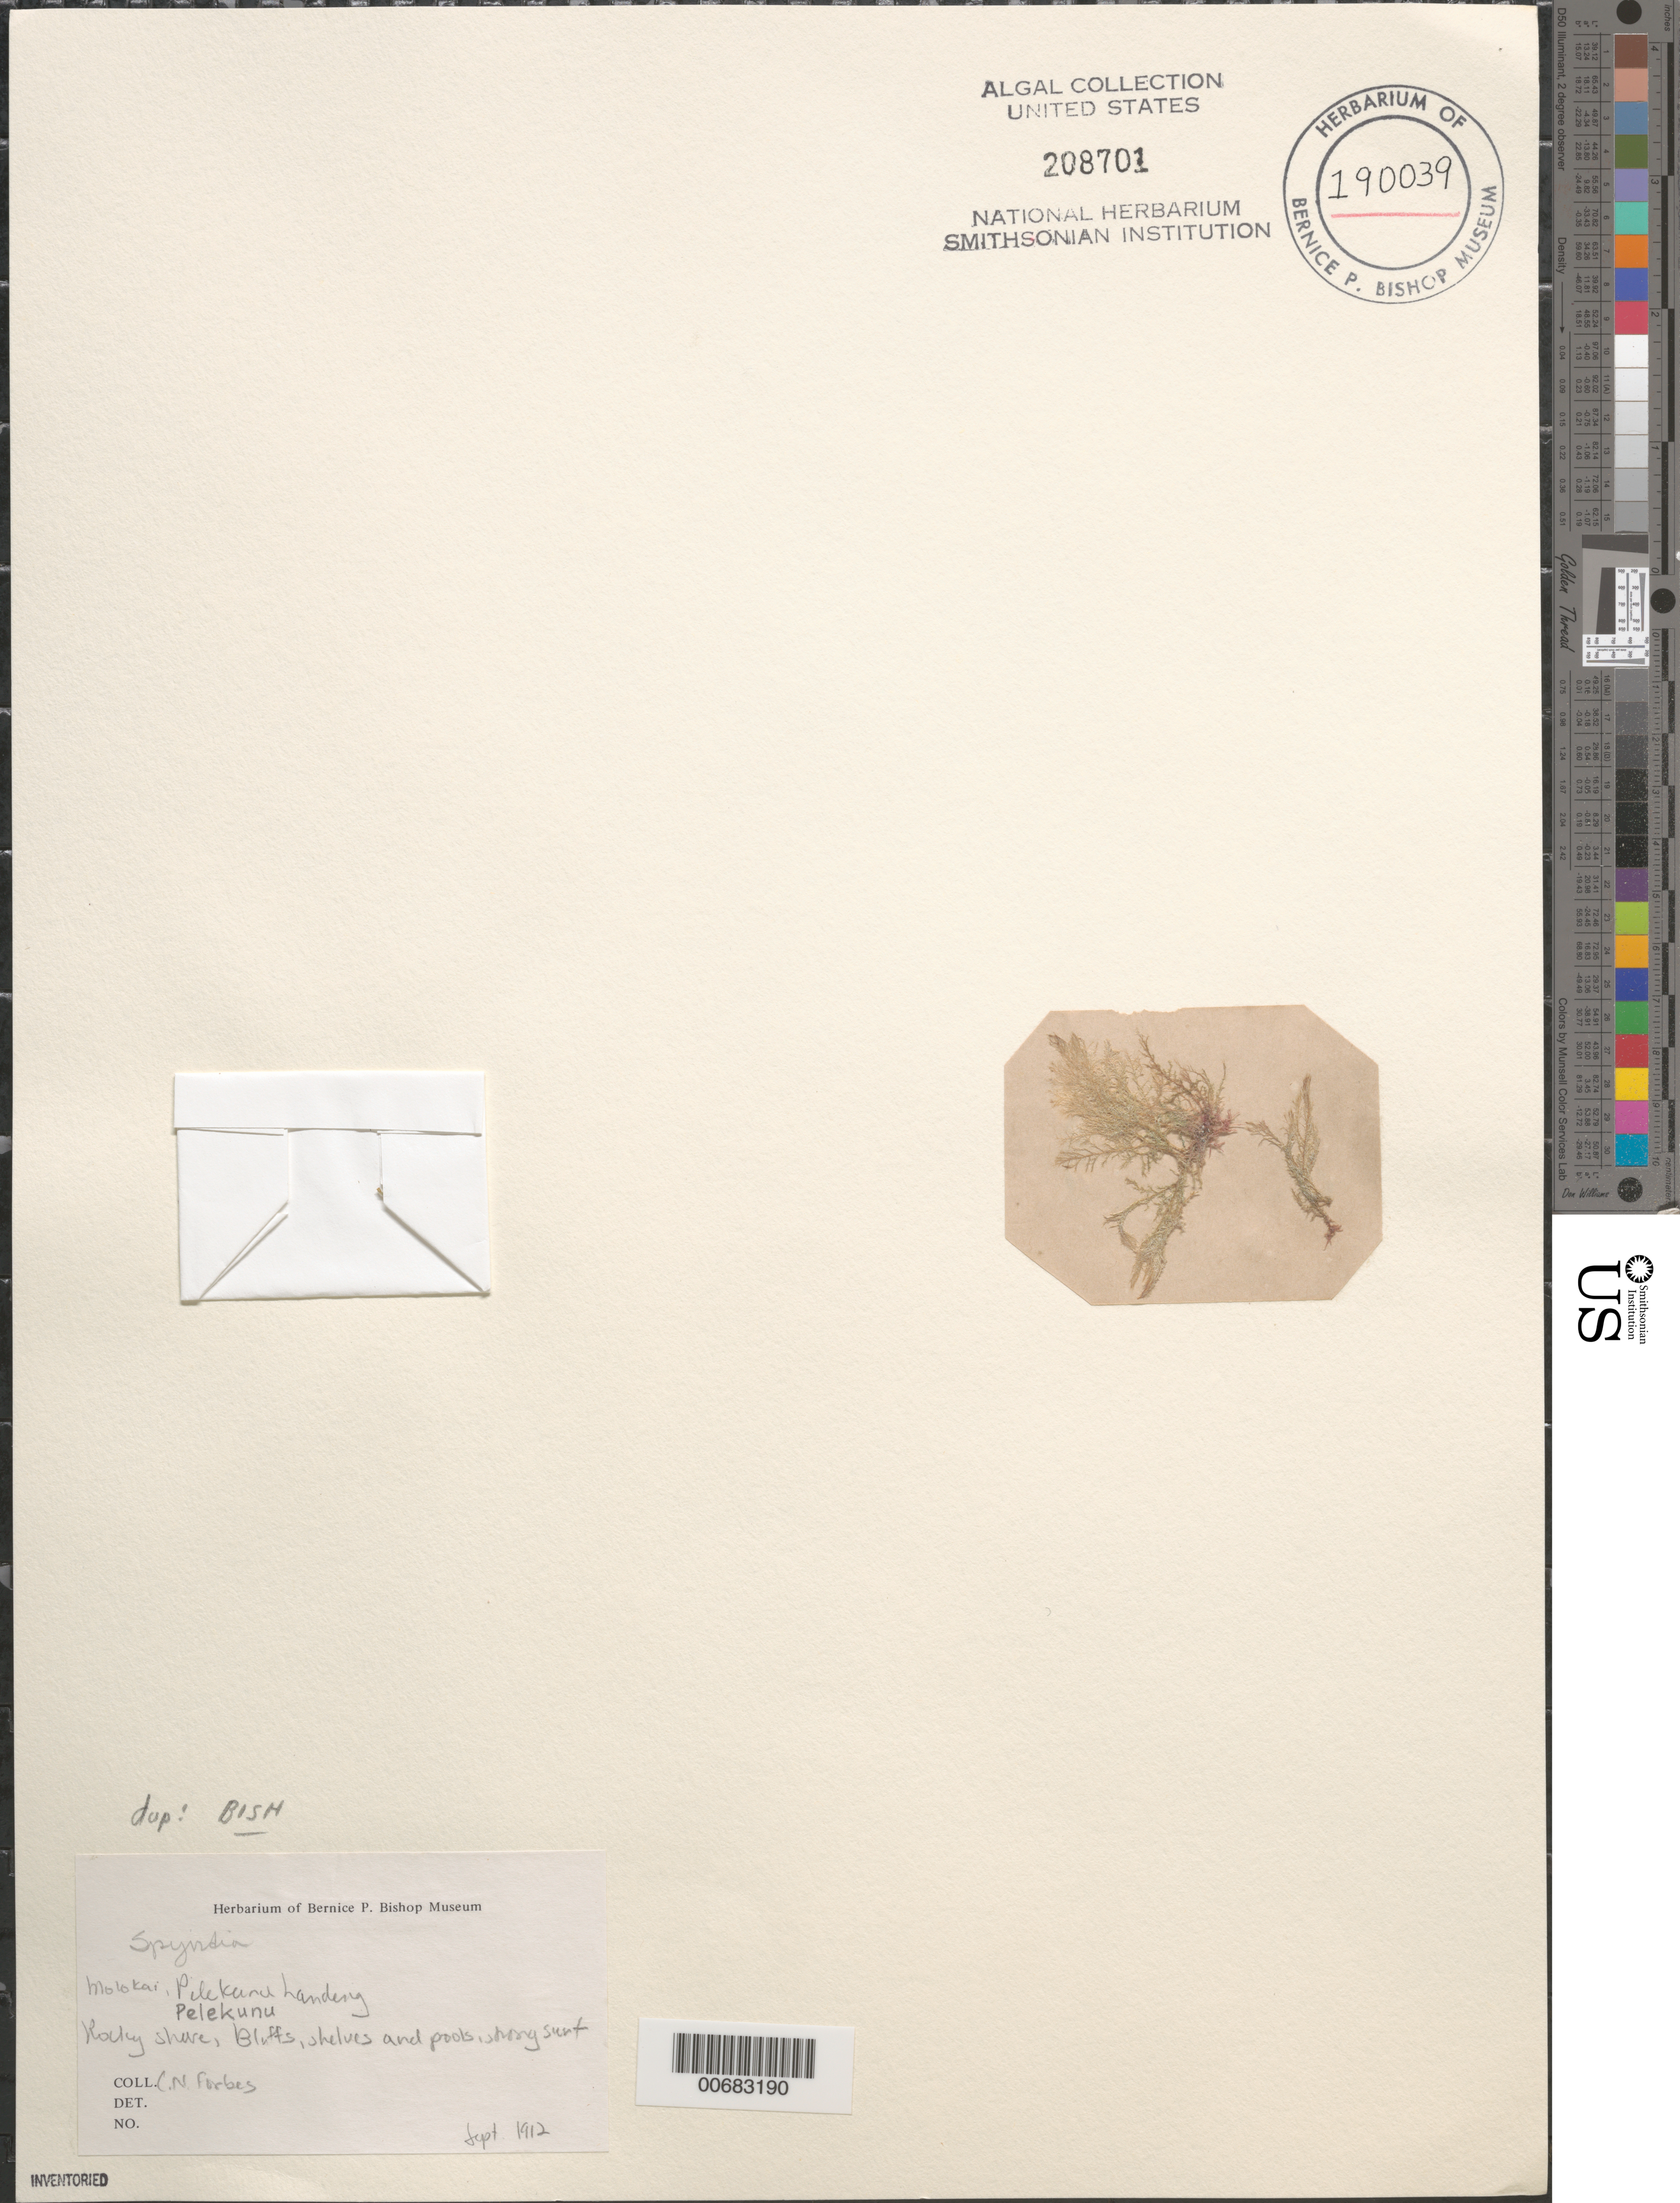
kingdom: Plantae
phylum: Rhodophyta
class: Florideophyceae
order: Ceramiales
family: Spyridiaceae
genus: Spyridia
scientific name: Spyridia sp.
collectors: C. N. Forbes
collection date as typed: Sep 1912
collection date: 1912-09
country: United States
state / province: Hawaii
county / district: Maui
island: Moloka'i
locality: Pelekunu Landing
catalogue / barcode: US 208701